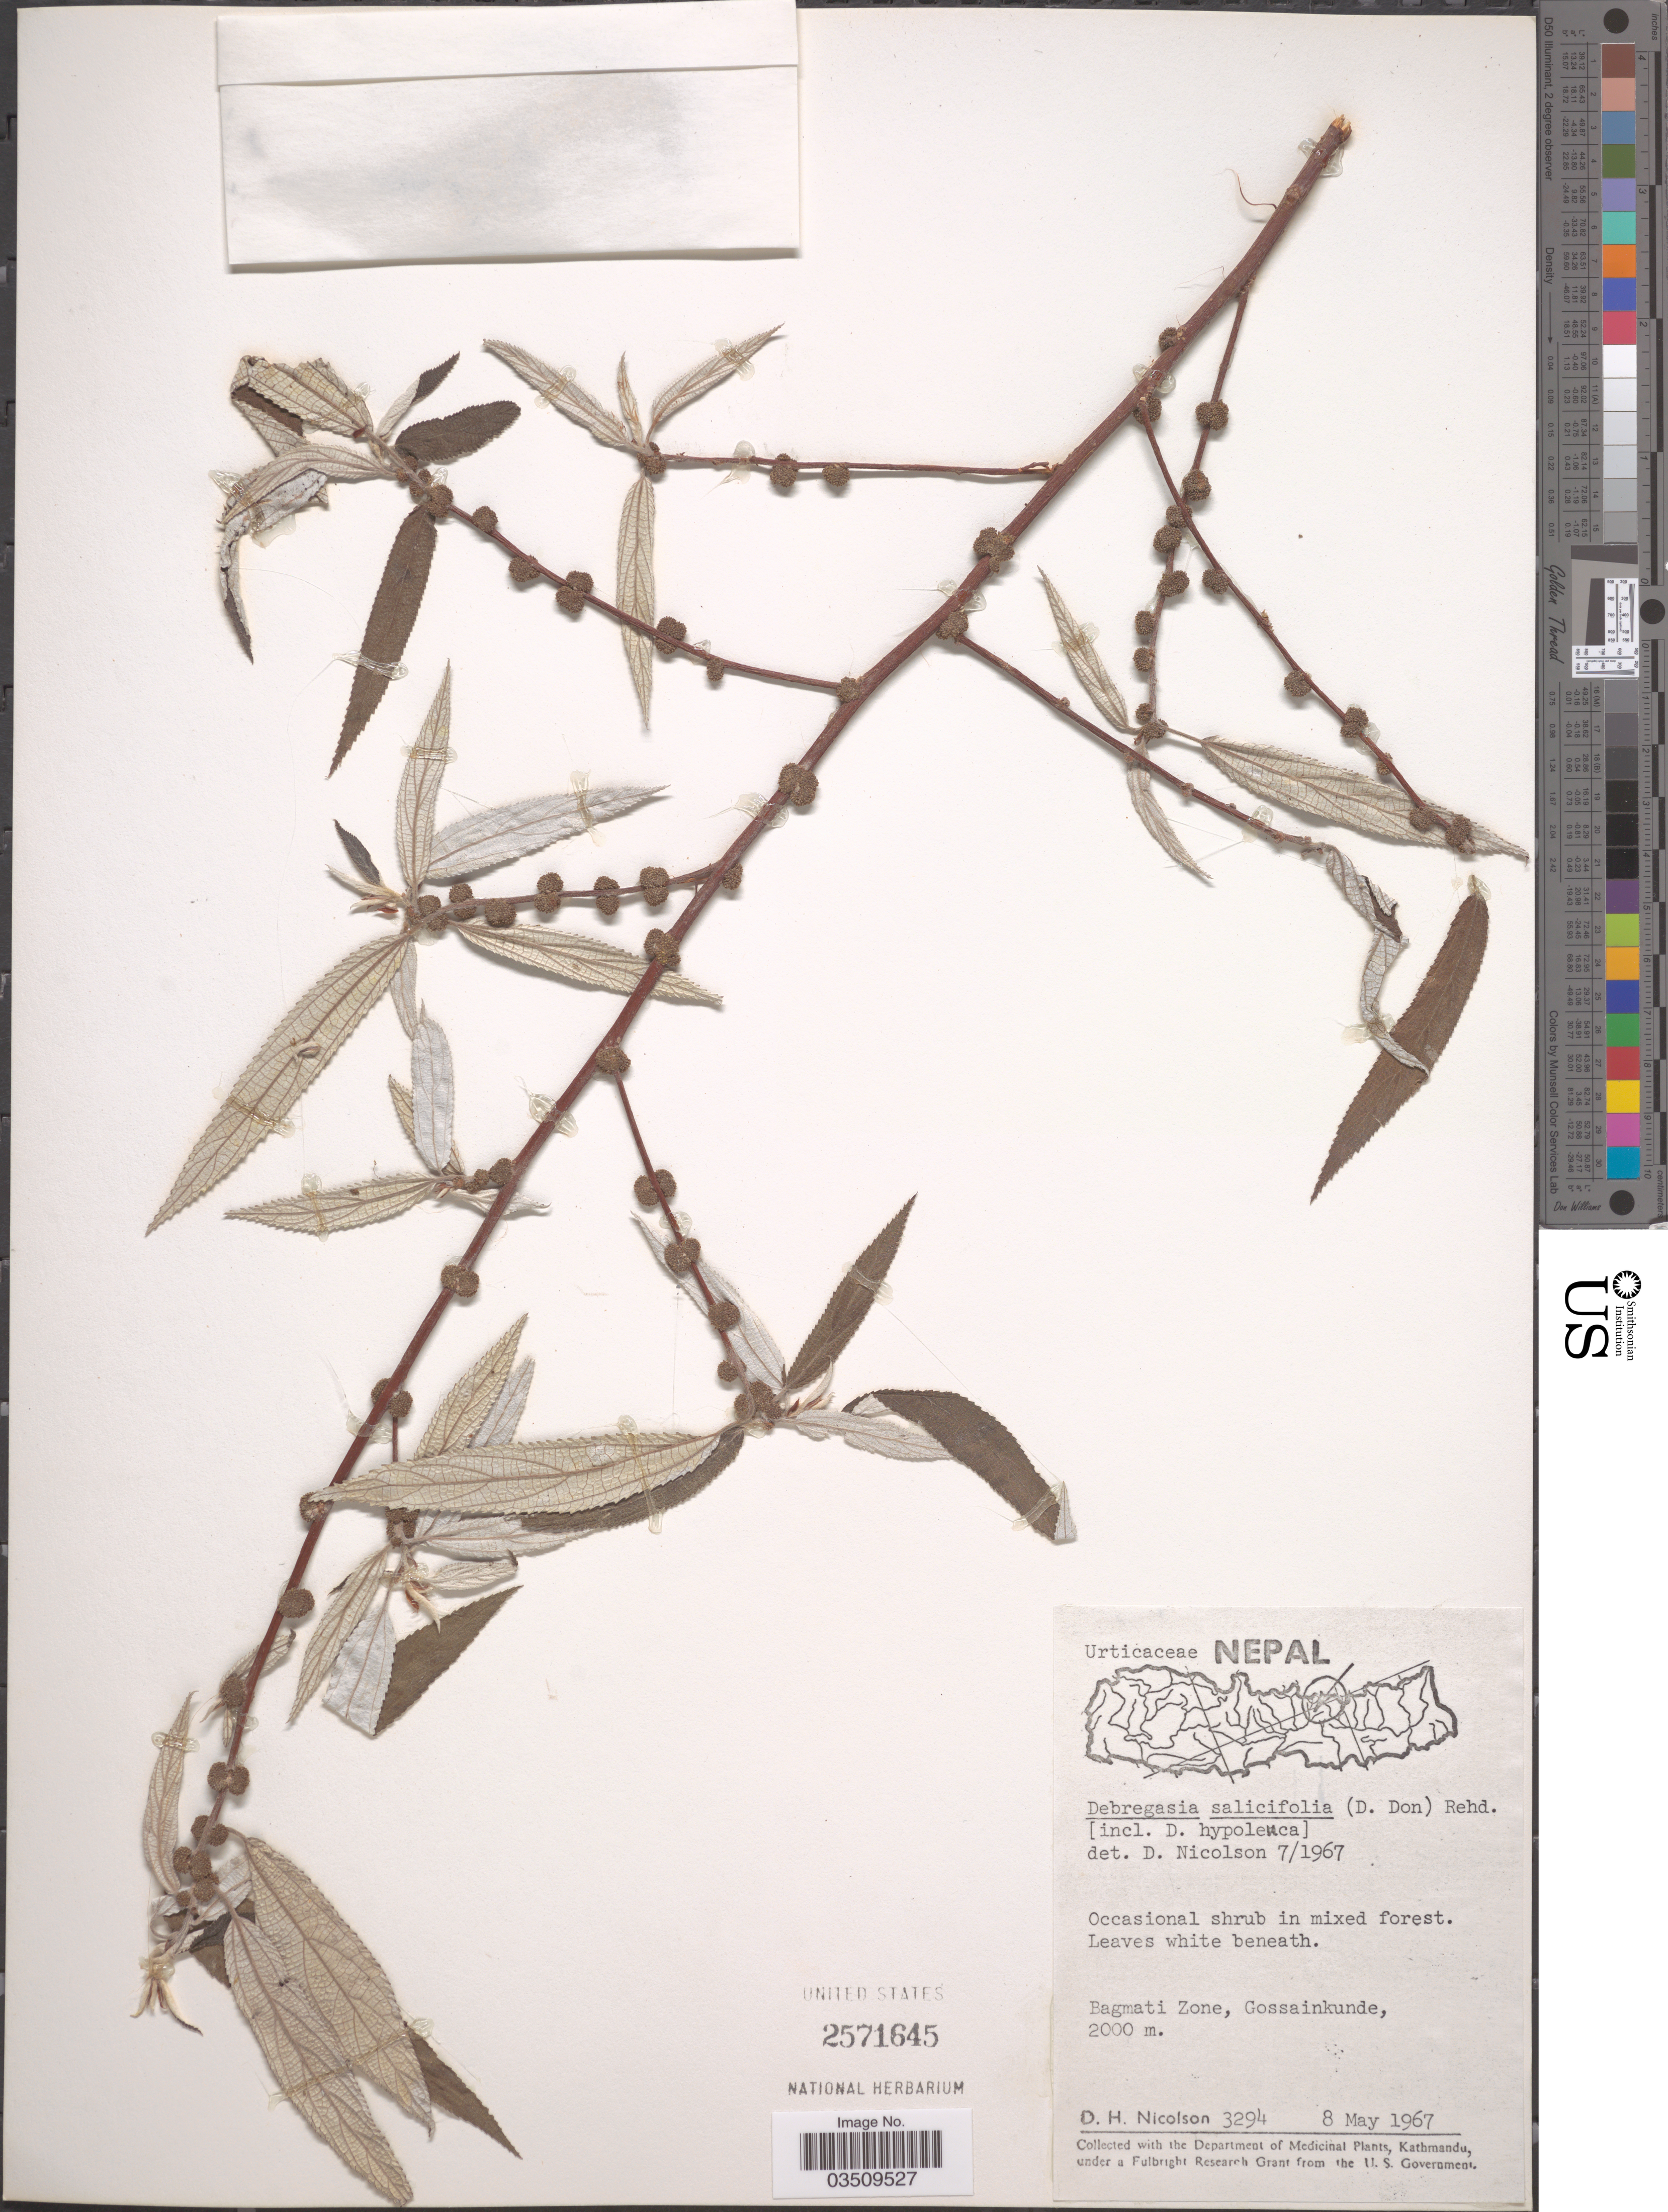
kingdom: Plantae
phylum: Tracheophyta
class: Magnoliopsida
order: Rosales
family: Urticaceae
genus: Debregeasia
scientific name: Debregeasia salicifolia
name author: (D. Don) Rendle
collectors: D. H. Nicolson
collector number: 3294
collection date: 1967-05-08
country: Nepal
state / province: Bagmati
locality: Bagmati Zone, Gossainkunde.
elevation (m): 2000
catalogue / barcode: US 2571645